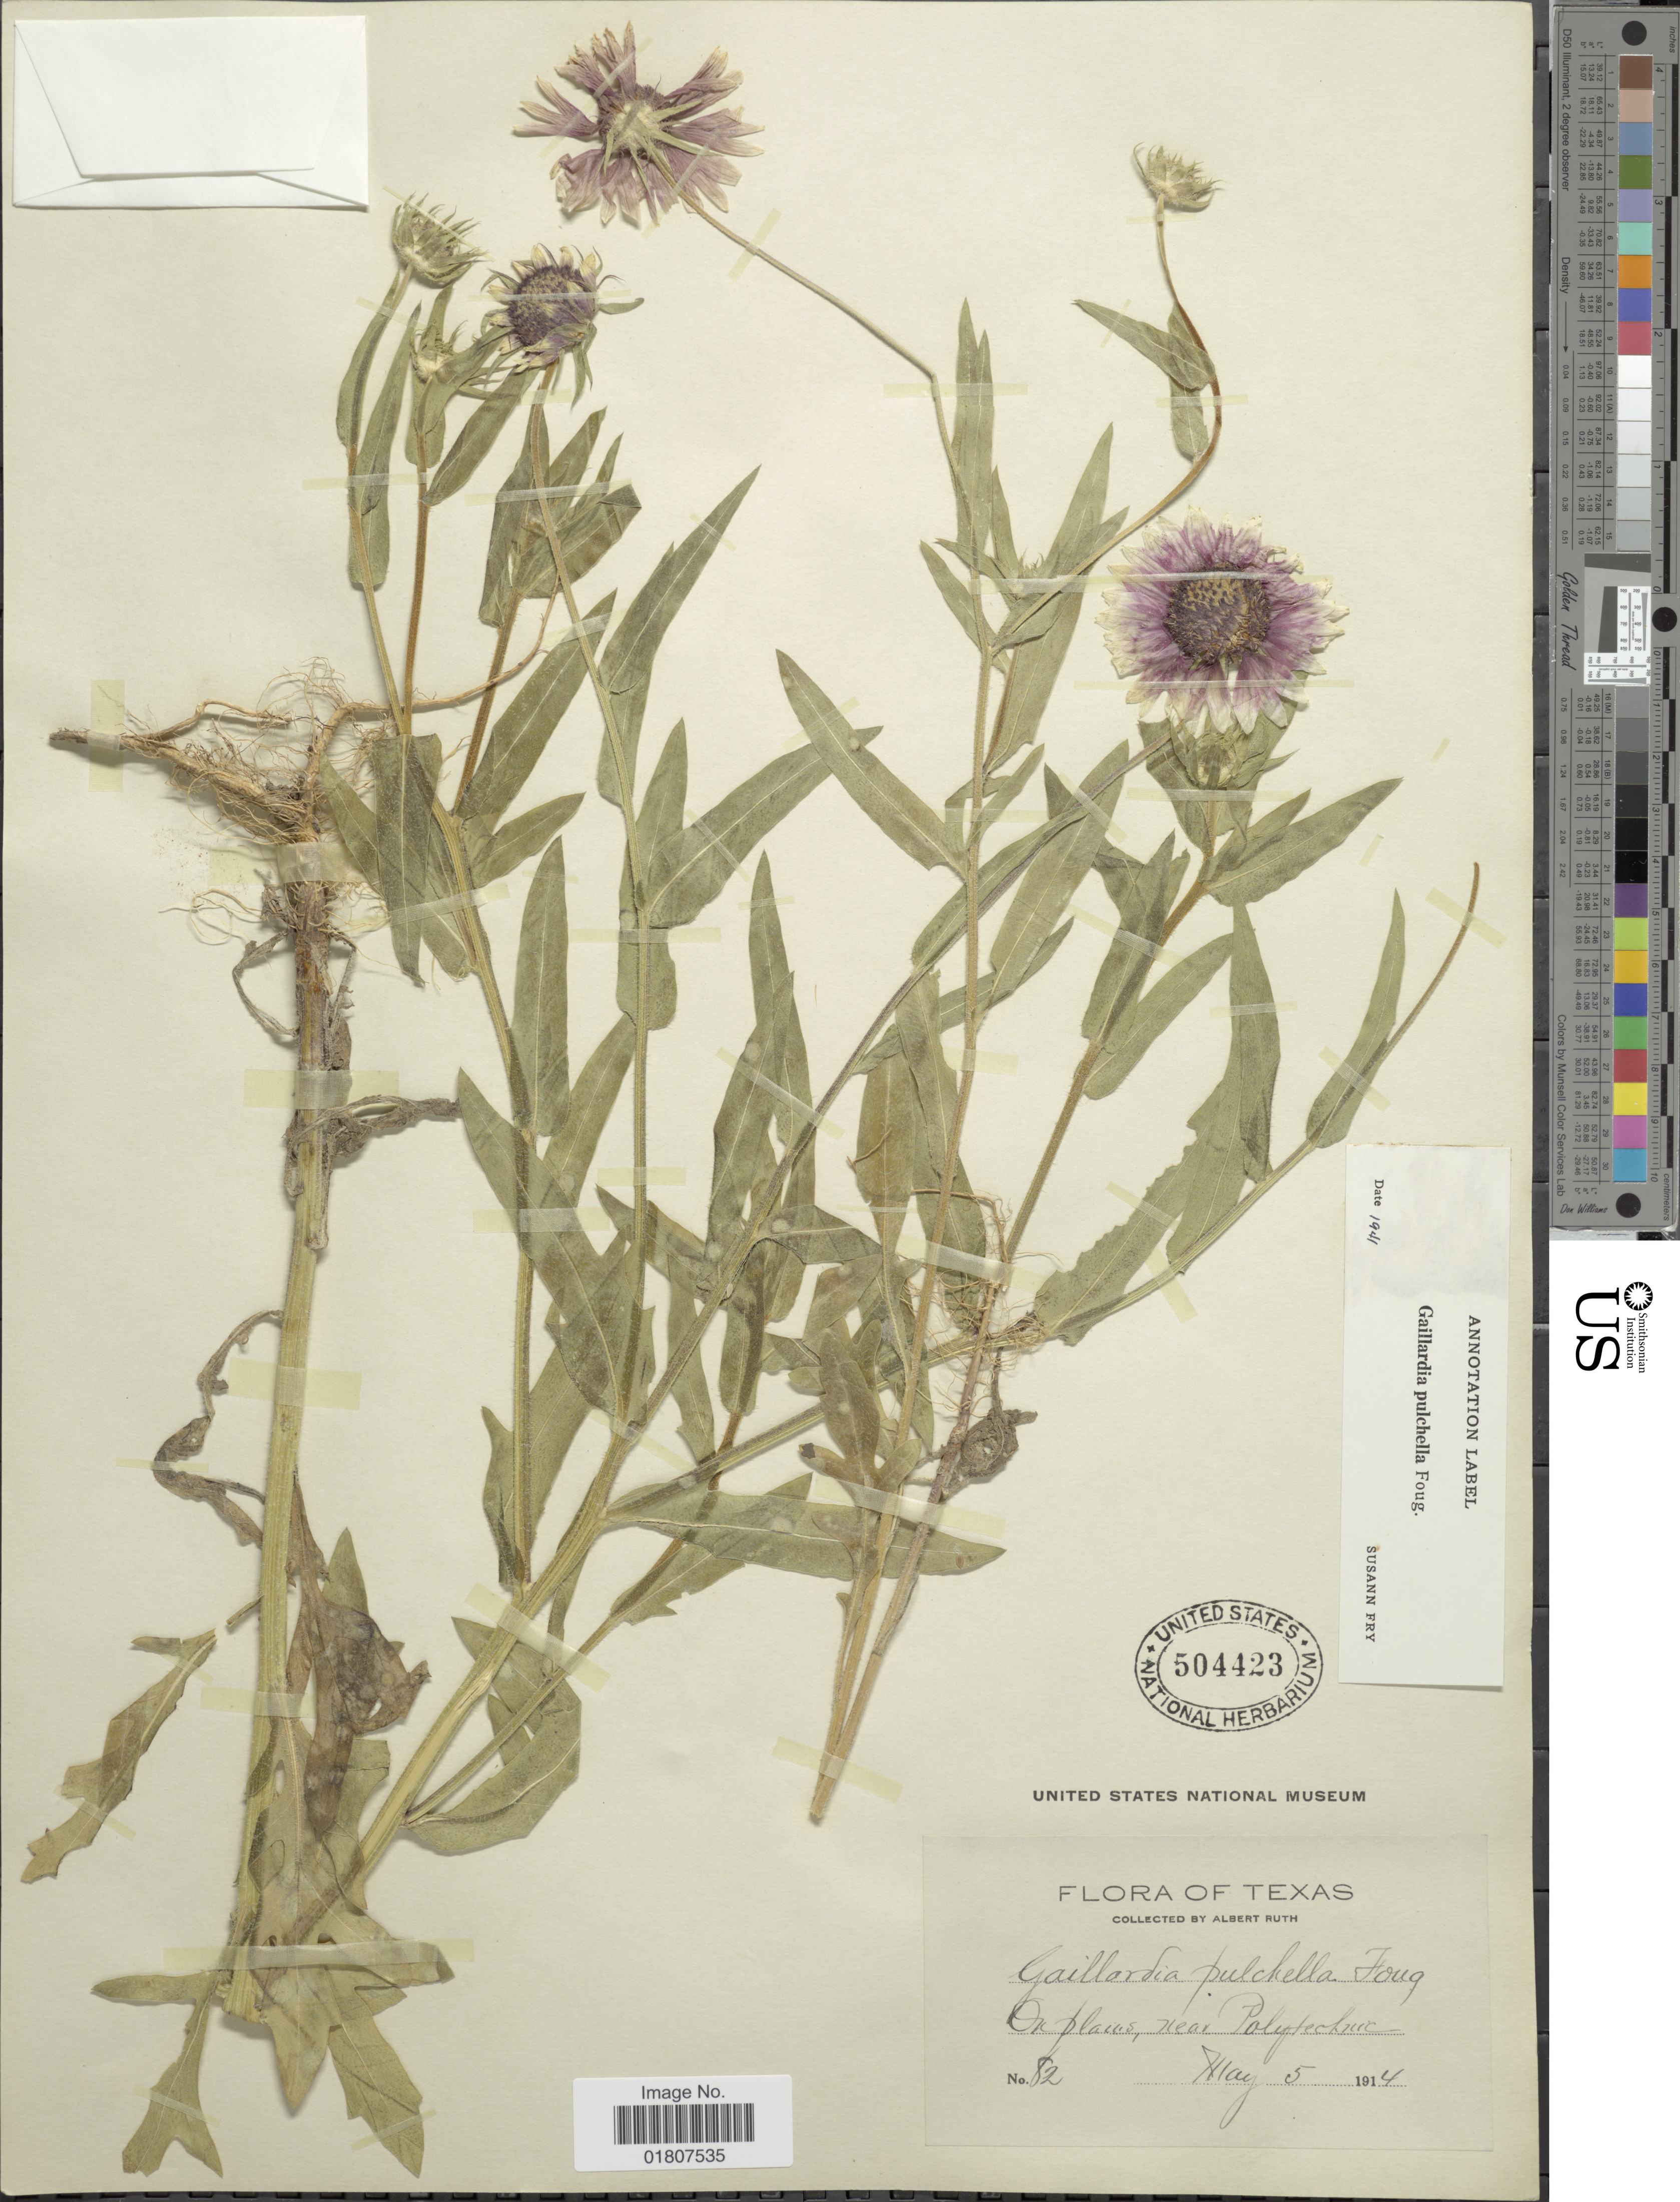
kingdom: Plantae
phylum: Tracheophyta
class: Magnoliopsida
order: Asterales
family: Asteraceae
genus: Gaillardia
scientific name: Gaillardia pulchella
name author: Foug.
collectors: A. Ruth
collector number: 82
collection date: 1914-05-05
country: United States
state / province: Texas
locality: Near Polytechnic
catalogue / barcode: US 504423